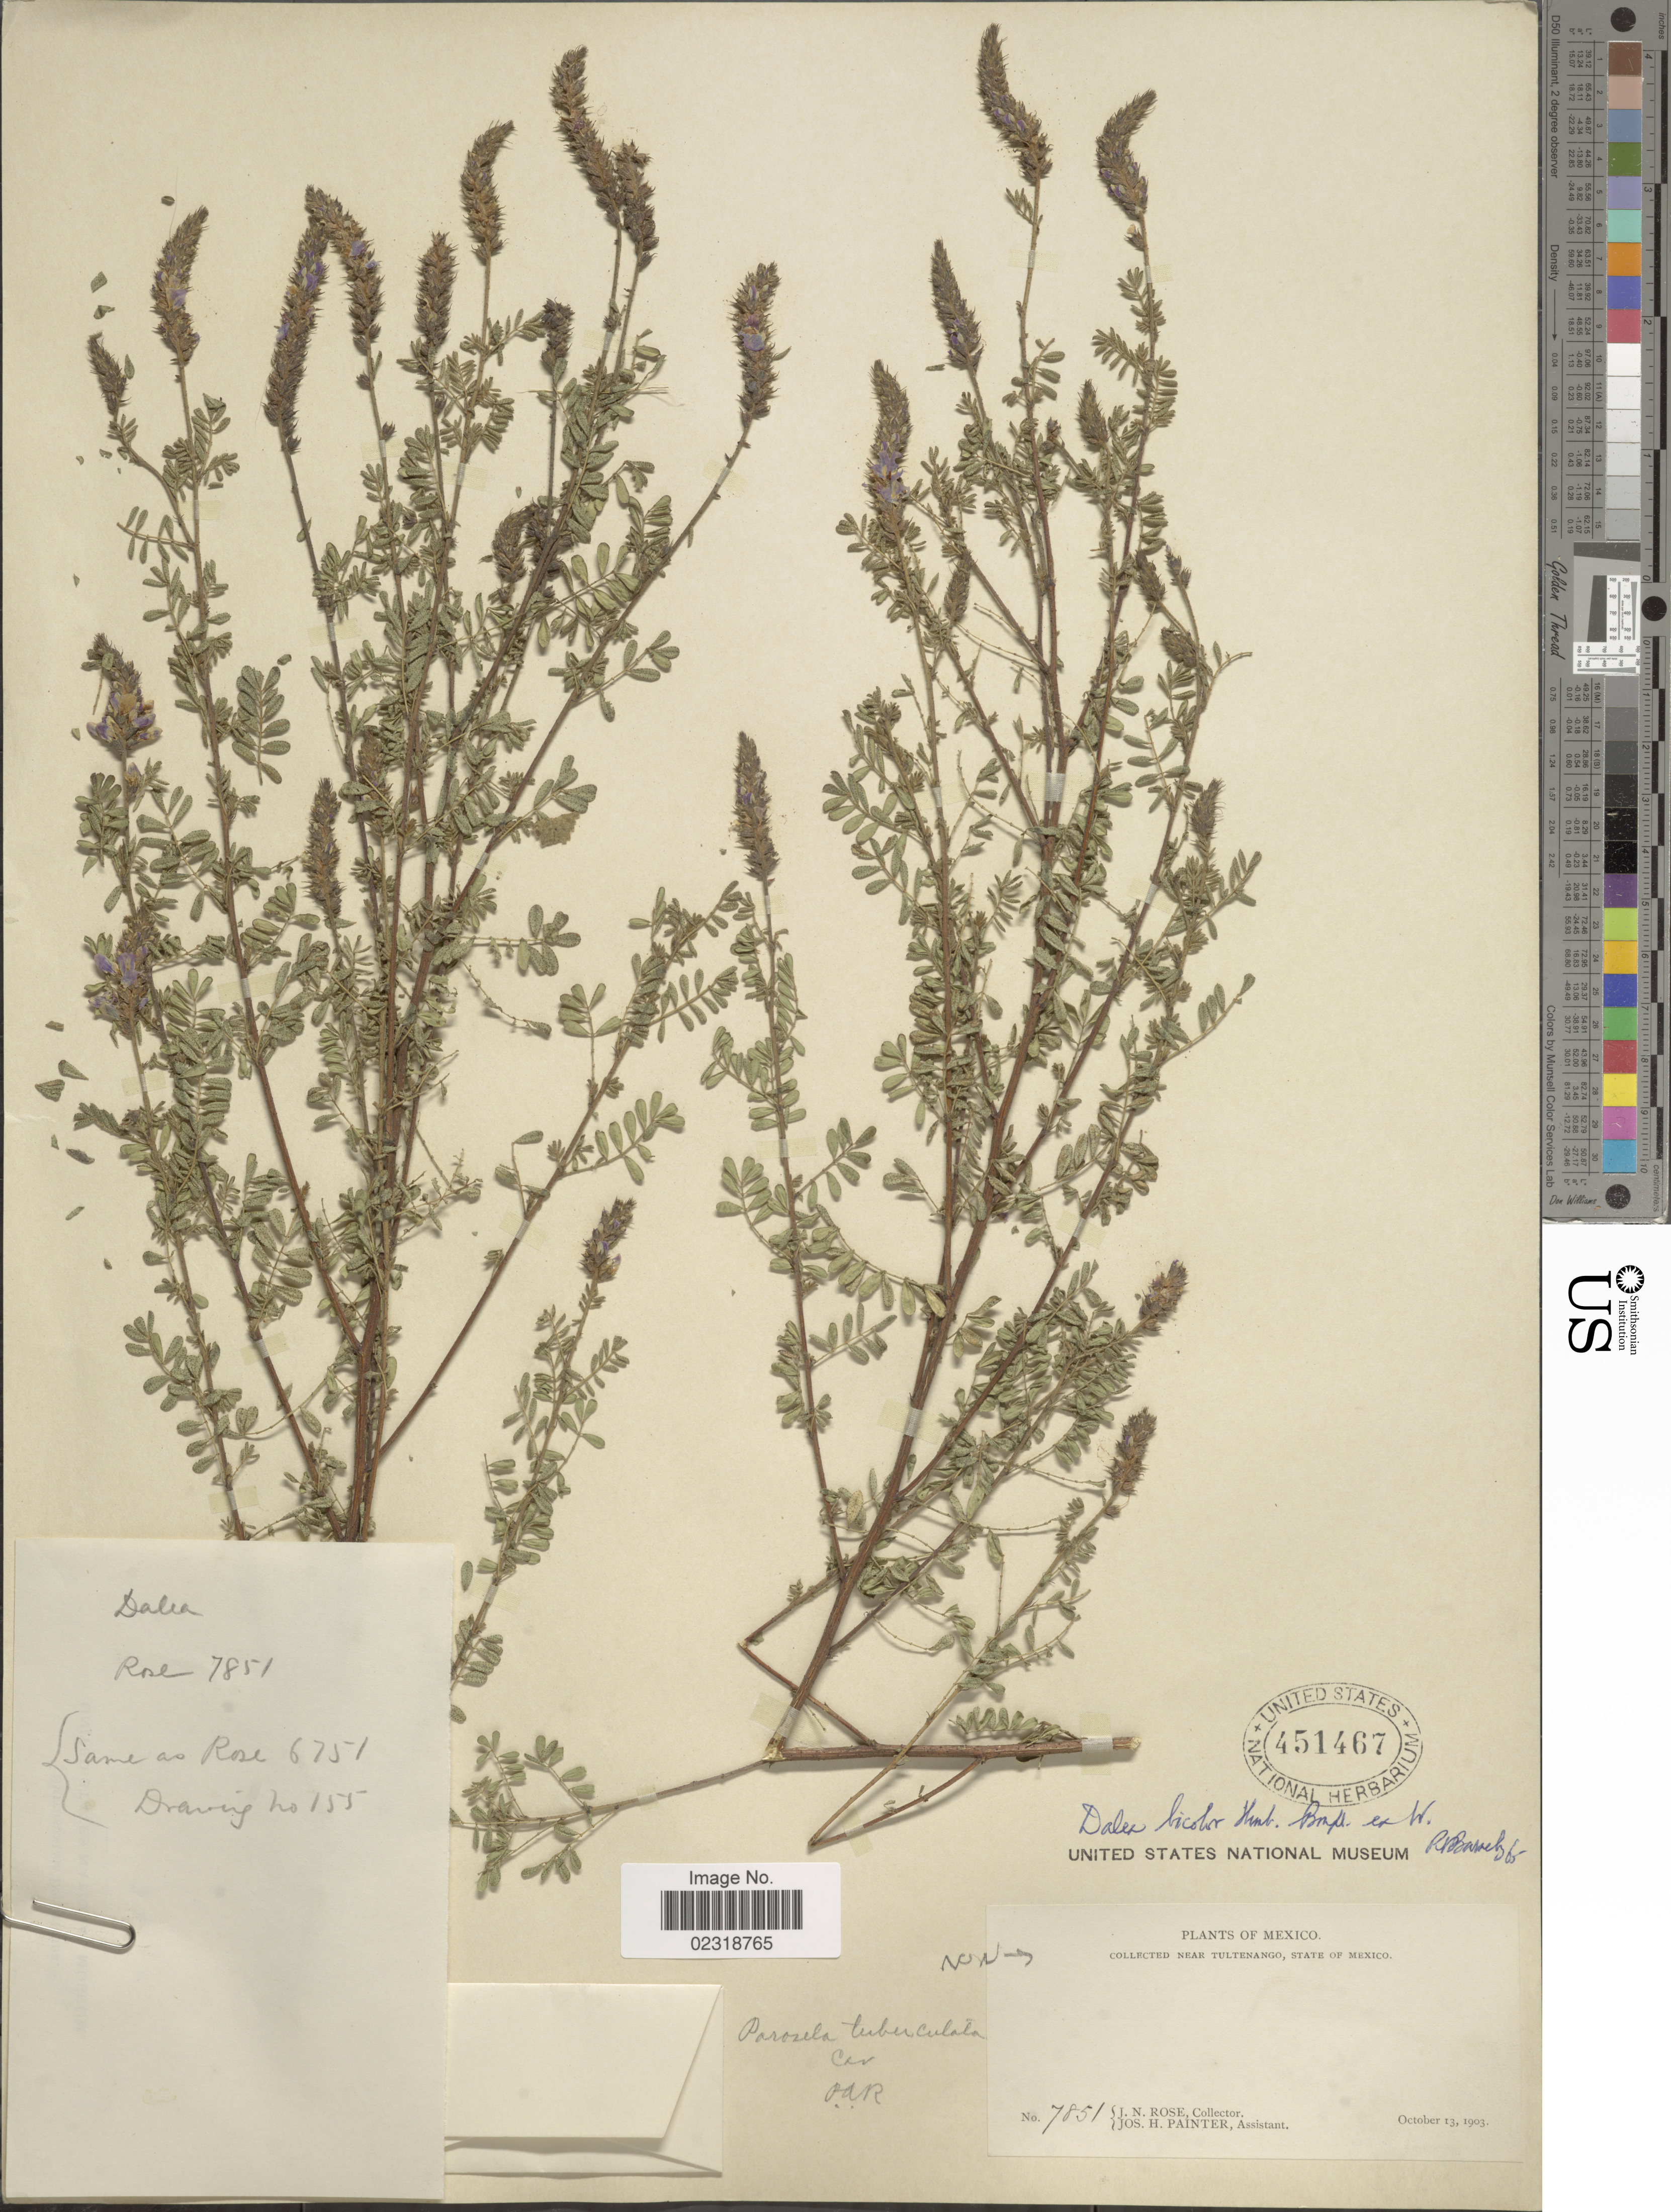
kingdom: Plantae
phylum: Tracheophyta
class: Magnoliopsida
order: Fabales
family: Fabaceae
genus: Dalea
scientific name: Dalea bicolor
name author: Humb. & Bonpl. ex Willd.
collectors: J. N. Rose & J. H. Painter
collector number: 7851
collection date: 1903-10-13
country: Mexico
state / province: México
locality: Near Tultenango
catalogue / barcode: US 451467